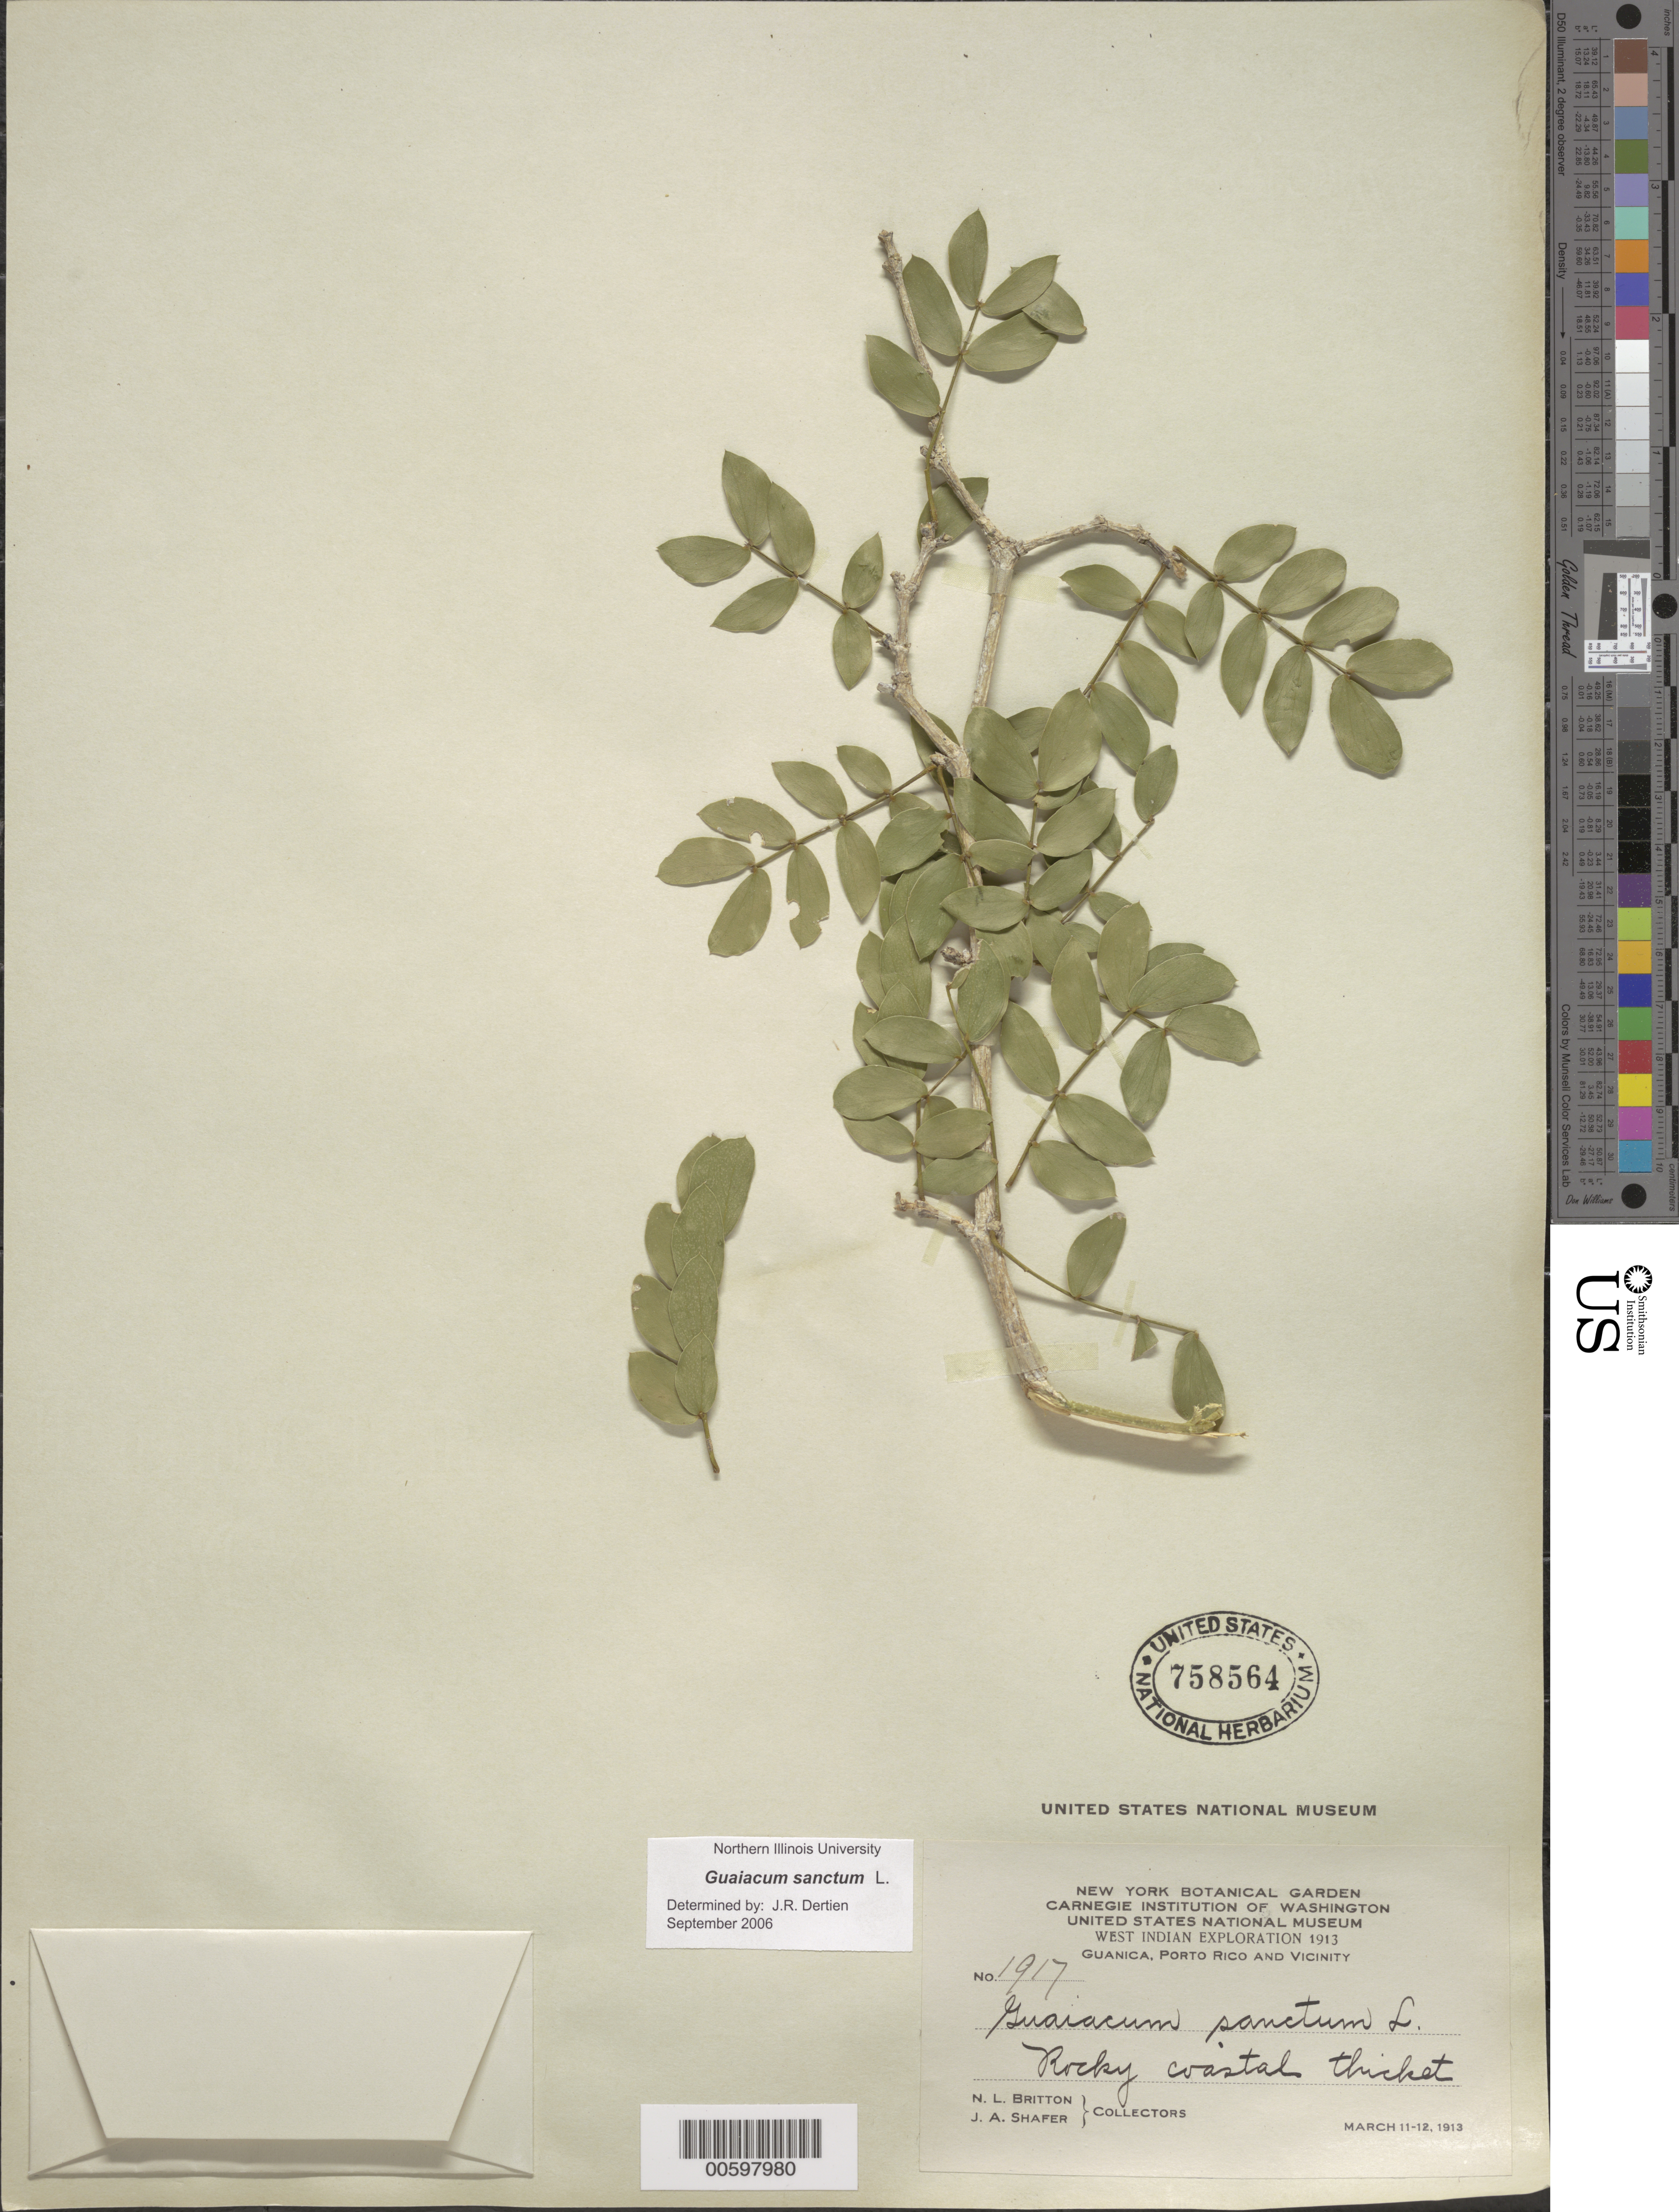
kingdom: Plantae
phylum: Tracheophyta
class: Magnoliopsida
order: Zygophyllales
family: Zygophyllaceae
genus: Guaiacum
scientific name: Guaiacum sanctum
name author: L.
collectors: N. Britton & J. A. Shafer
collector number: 1917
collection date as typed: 11 Mar 1913 to 12 Mar 1913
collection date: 1913-03-11/1913-03-12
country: Puerto Rico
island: Greater Antilles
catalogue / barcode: US 758564